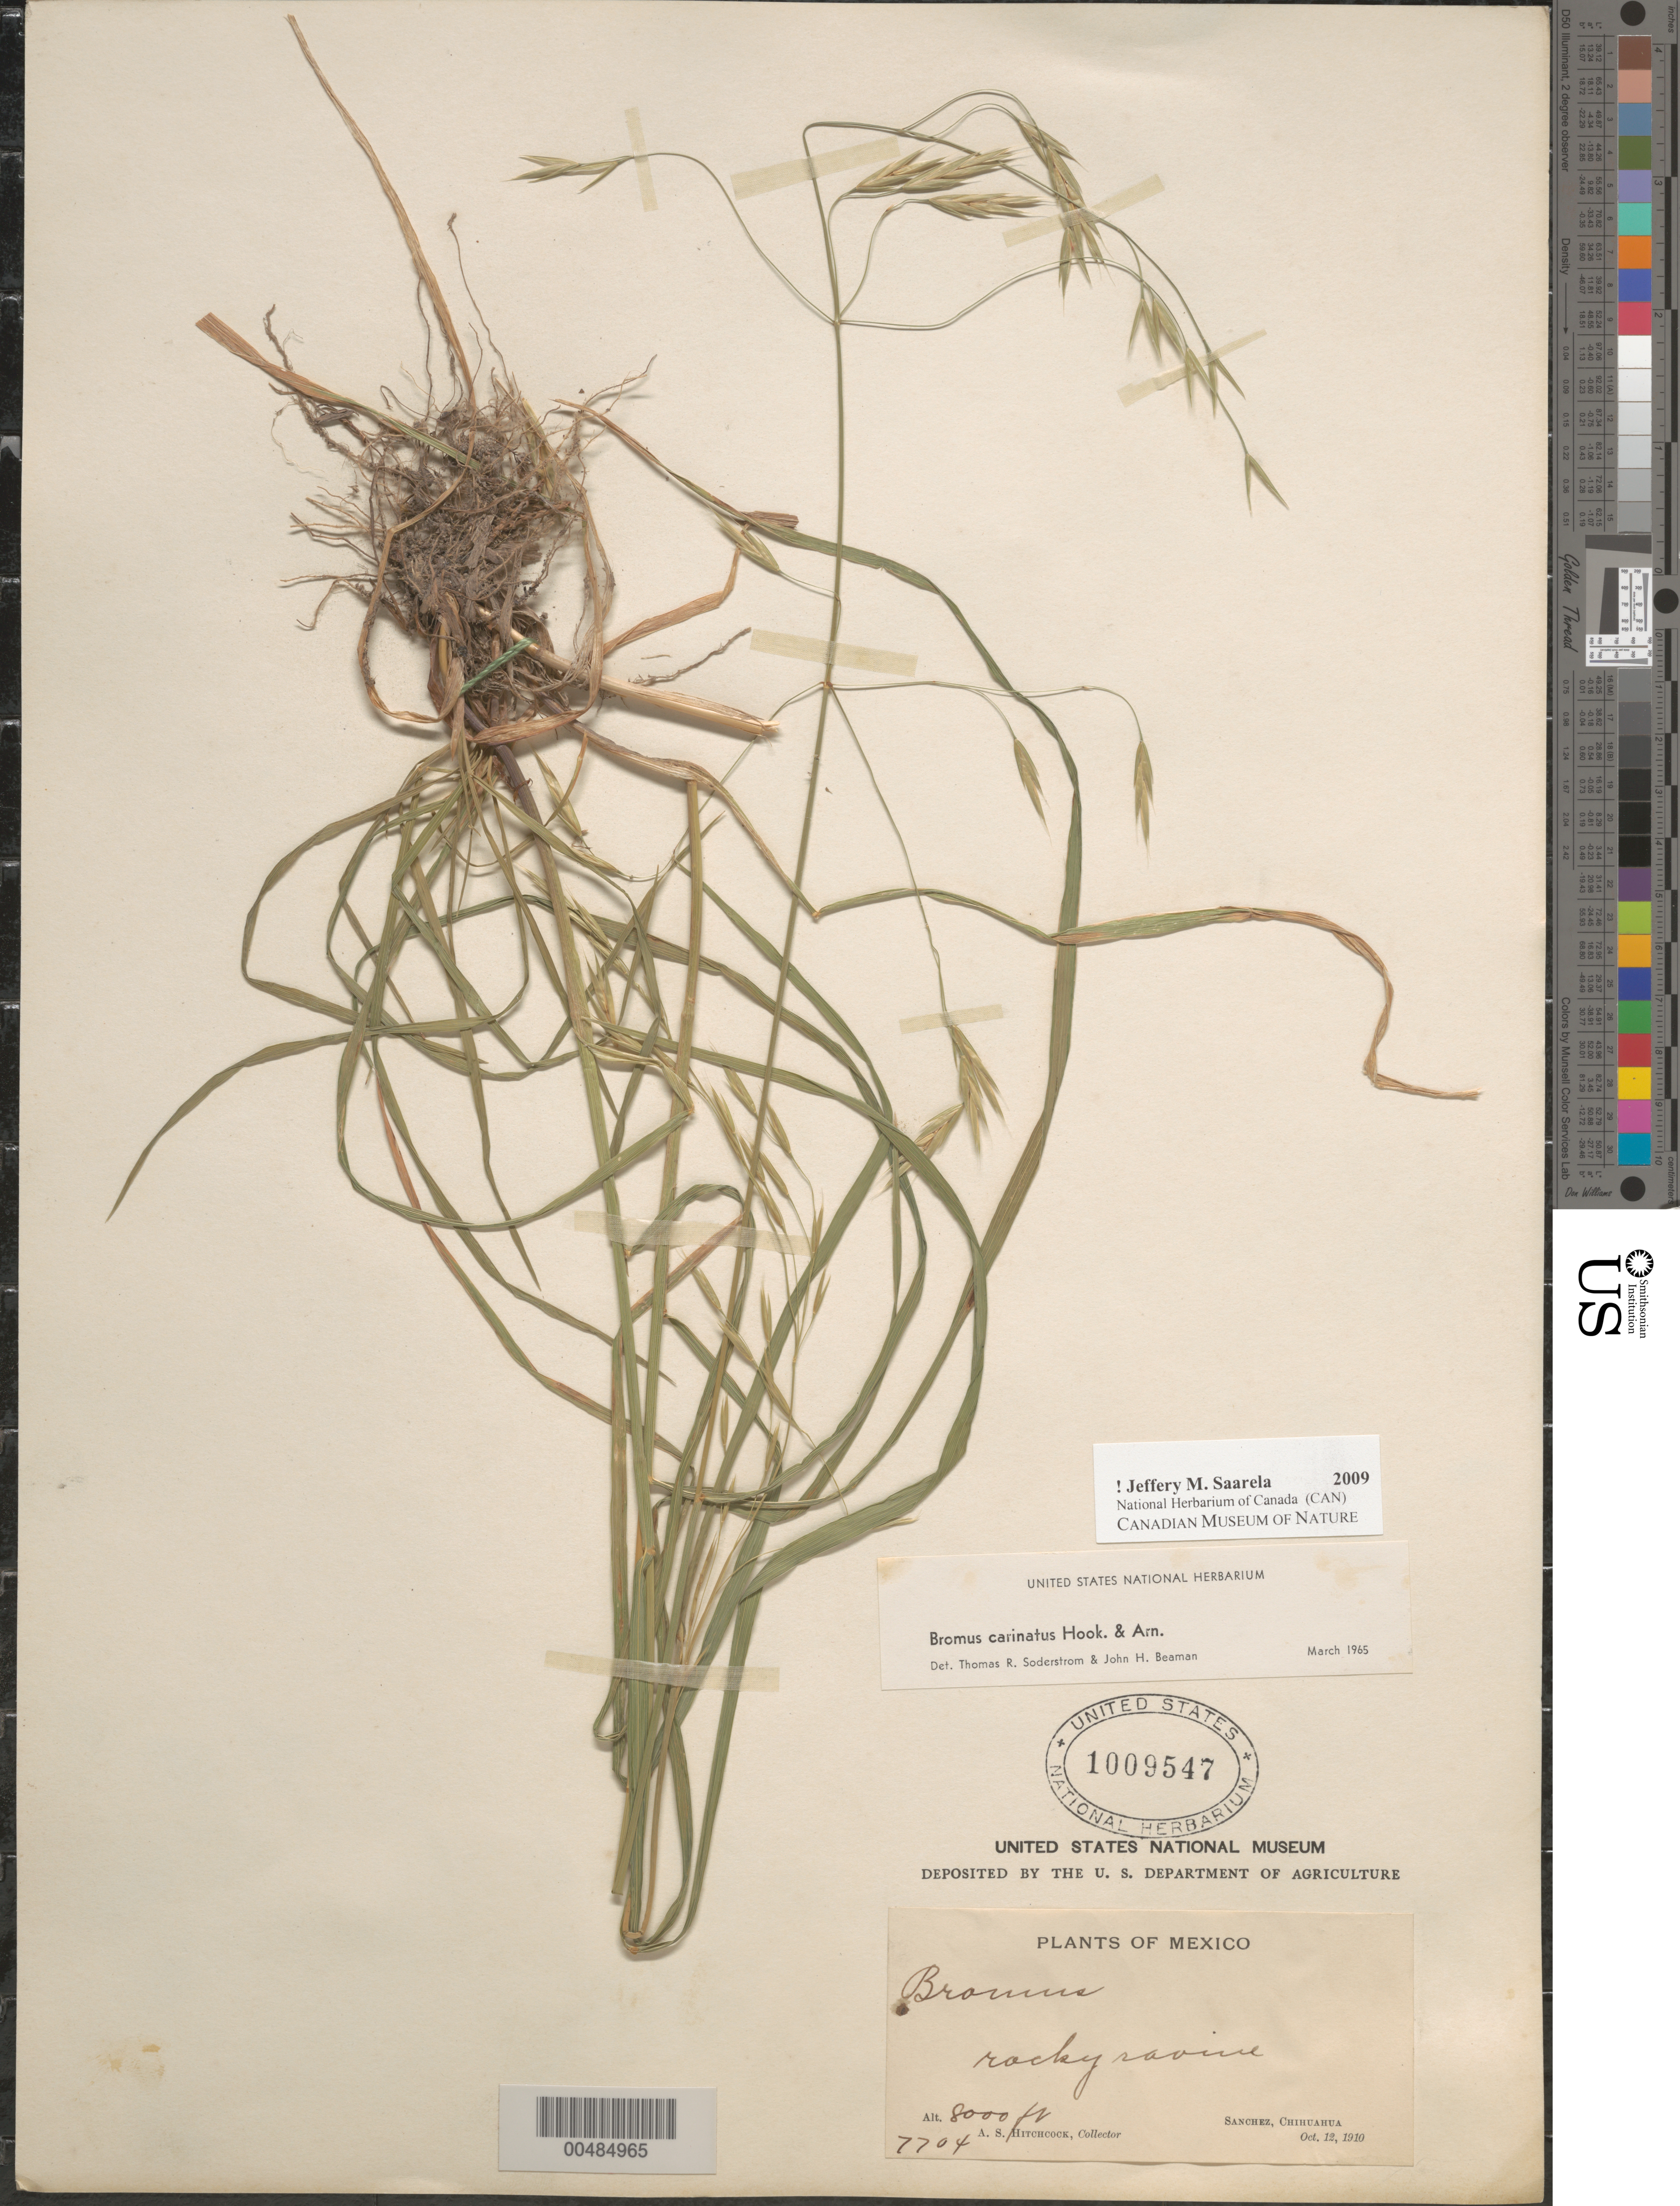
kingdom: Plantae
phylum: Tracheophyta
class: Liliopsida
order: Poales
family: Poaceae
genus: Bromus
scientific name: Bromus carinatus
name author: Hook. & Arn.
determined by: Soderstrom, T. R.; Beaman, J. H.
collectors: A. S. Hitchcock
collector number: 7704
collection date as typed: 12 Oct 1910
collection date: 1910-10-12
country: Mexico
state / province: Chihuahua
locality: Sanchez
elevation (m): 2438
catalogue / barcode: US 1009547